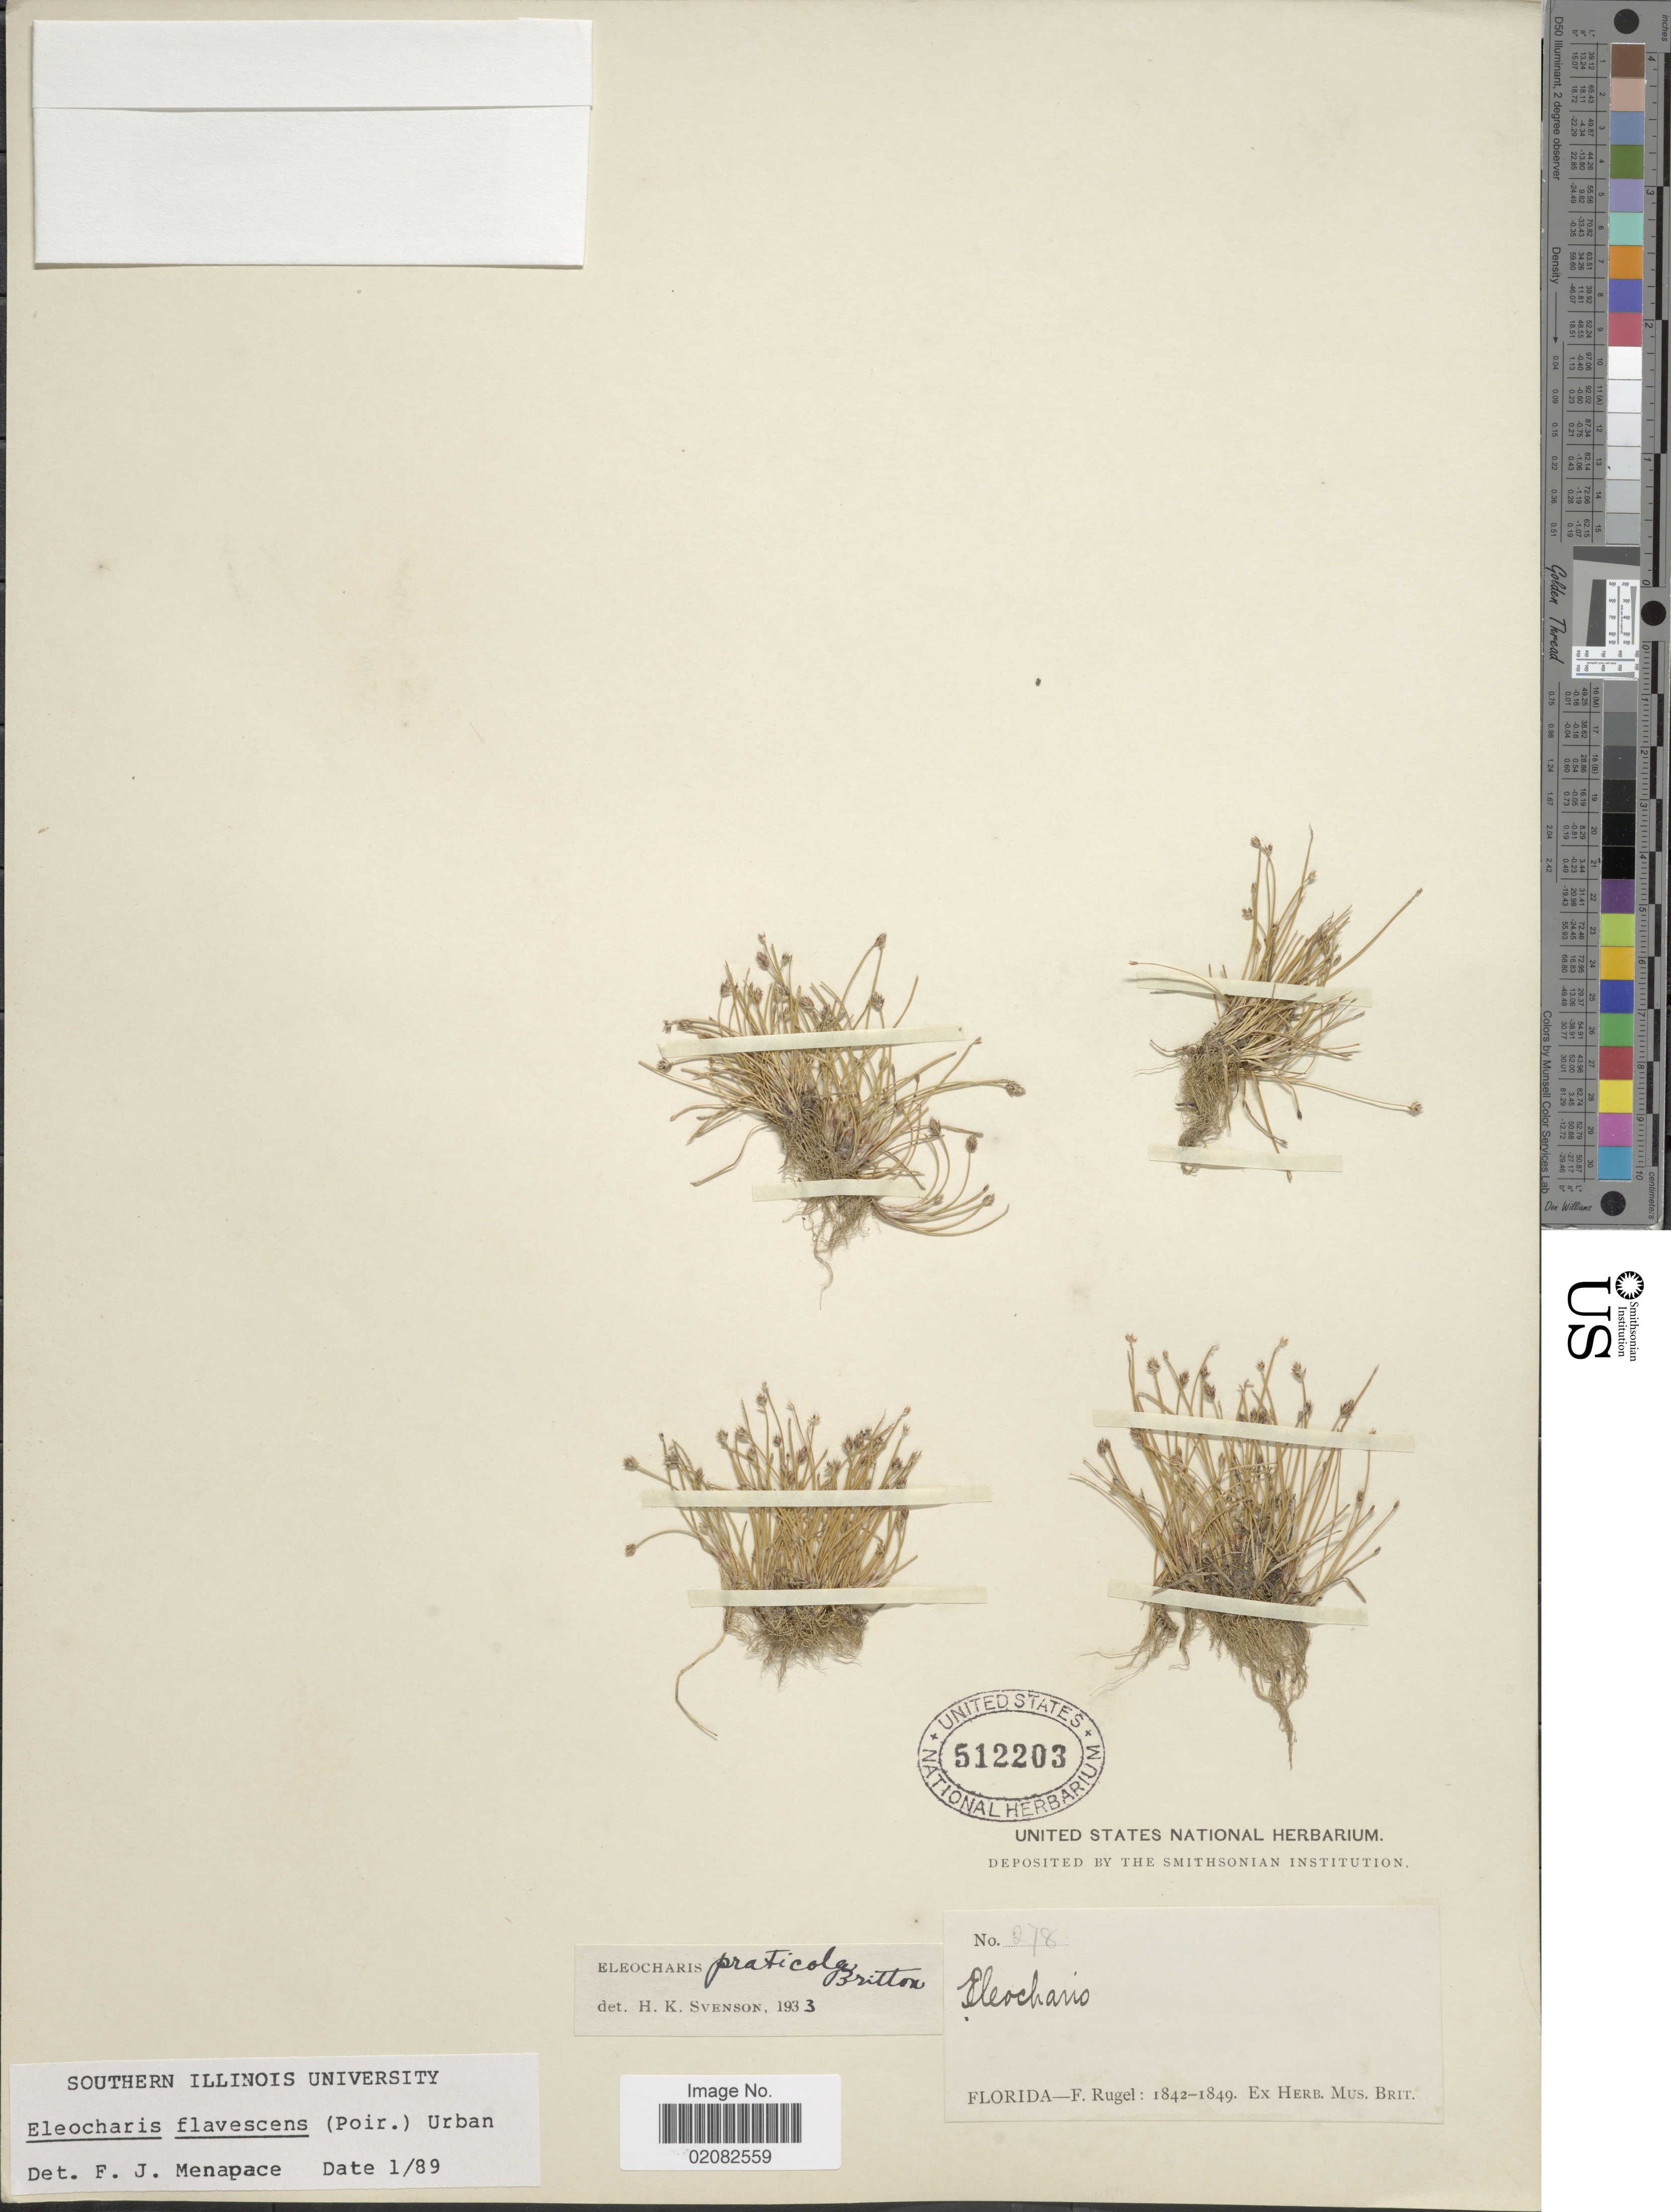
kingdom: Plantae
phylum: Tracheophyta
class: Liliopsida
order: Poales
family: Cyperaceae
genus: Eleocharis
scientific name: Eleocharis flavescens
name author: (Poir.) Urb.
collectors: F. Rugel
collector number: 278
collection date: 1842/1849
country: United States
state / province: Florida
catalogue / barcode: US 512203